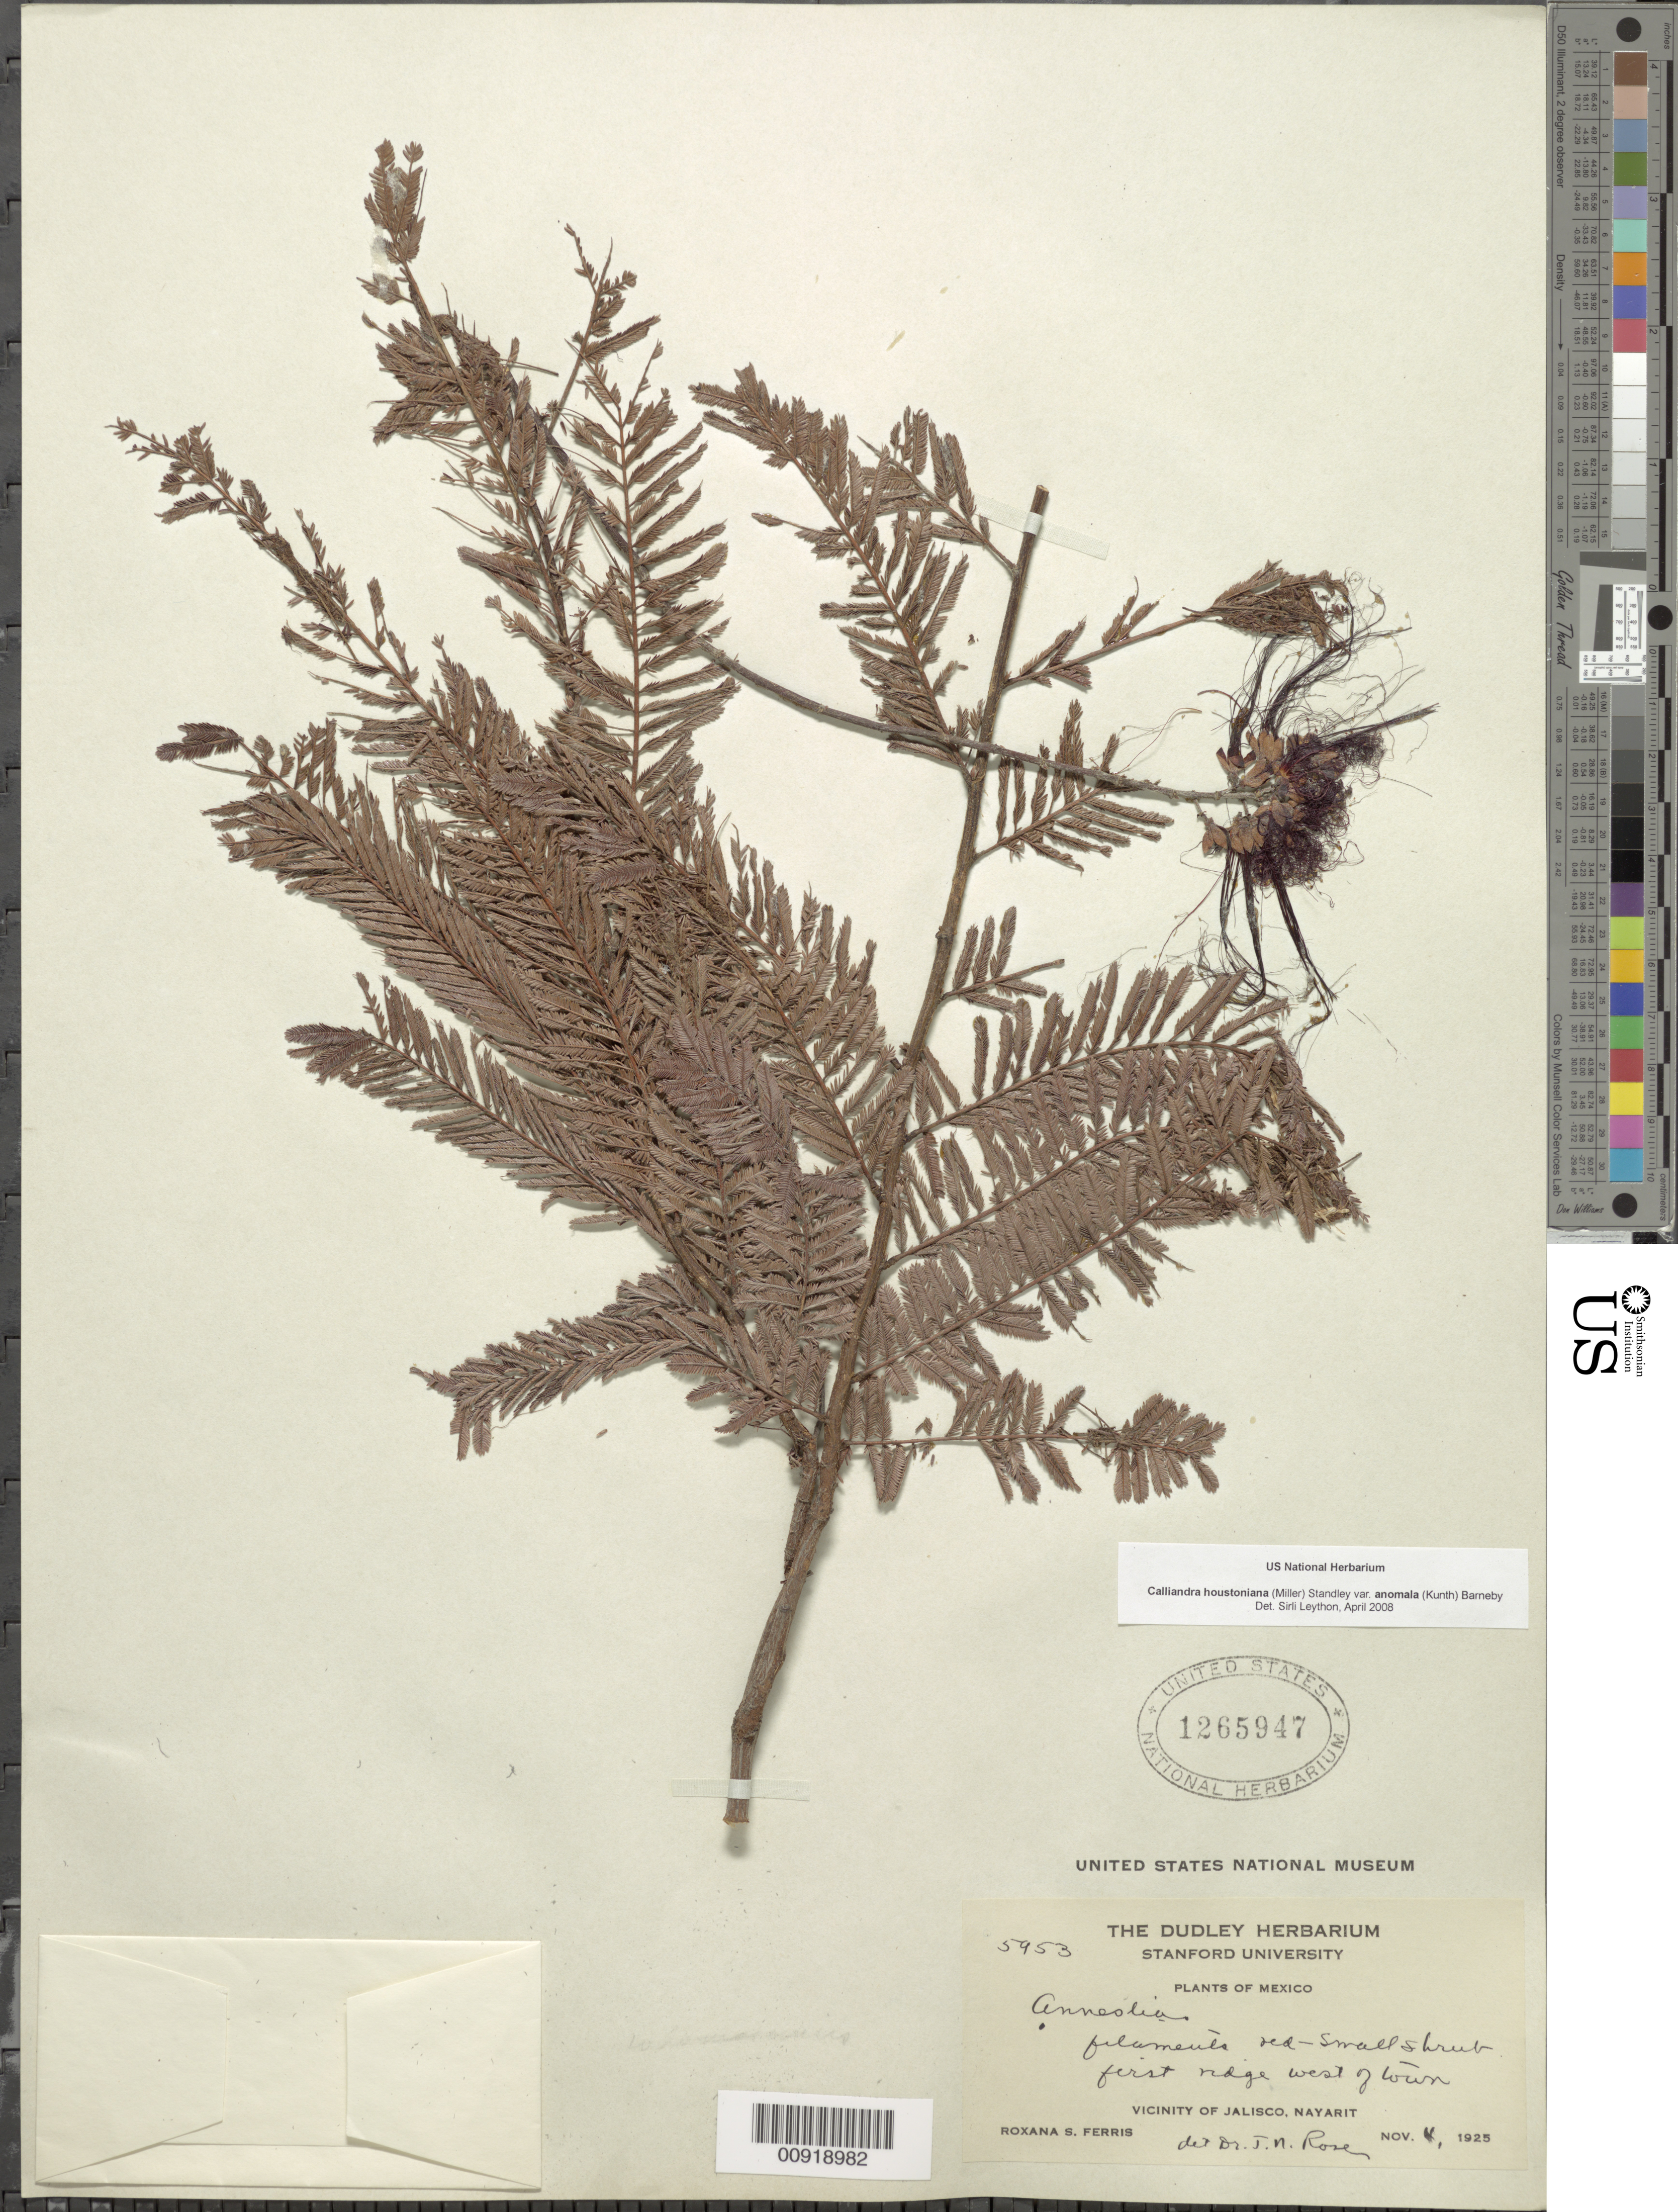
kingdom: Plantae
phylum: Tracheophyta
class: Magnoliopsida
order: Fabales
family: Fabaceae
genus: Calliandra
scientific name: Calliandra anomala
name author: (Kunth) J.F. Macbr.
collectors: R. S. Ferris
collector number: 5953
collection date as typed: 04 Nov 1925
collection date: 1925-11-04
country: Mexico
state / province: Nayarit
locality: Vicinity of Jalisco, Nayarit. First ridge west of town.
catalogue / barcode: US 1265947